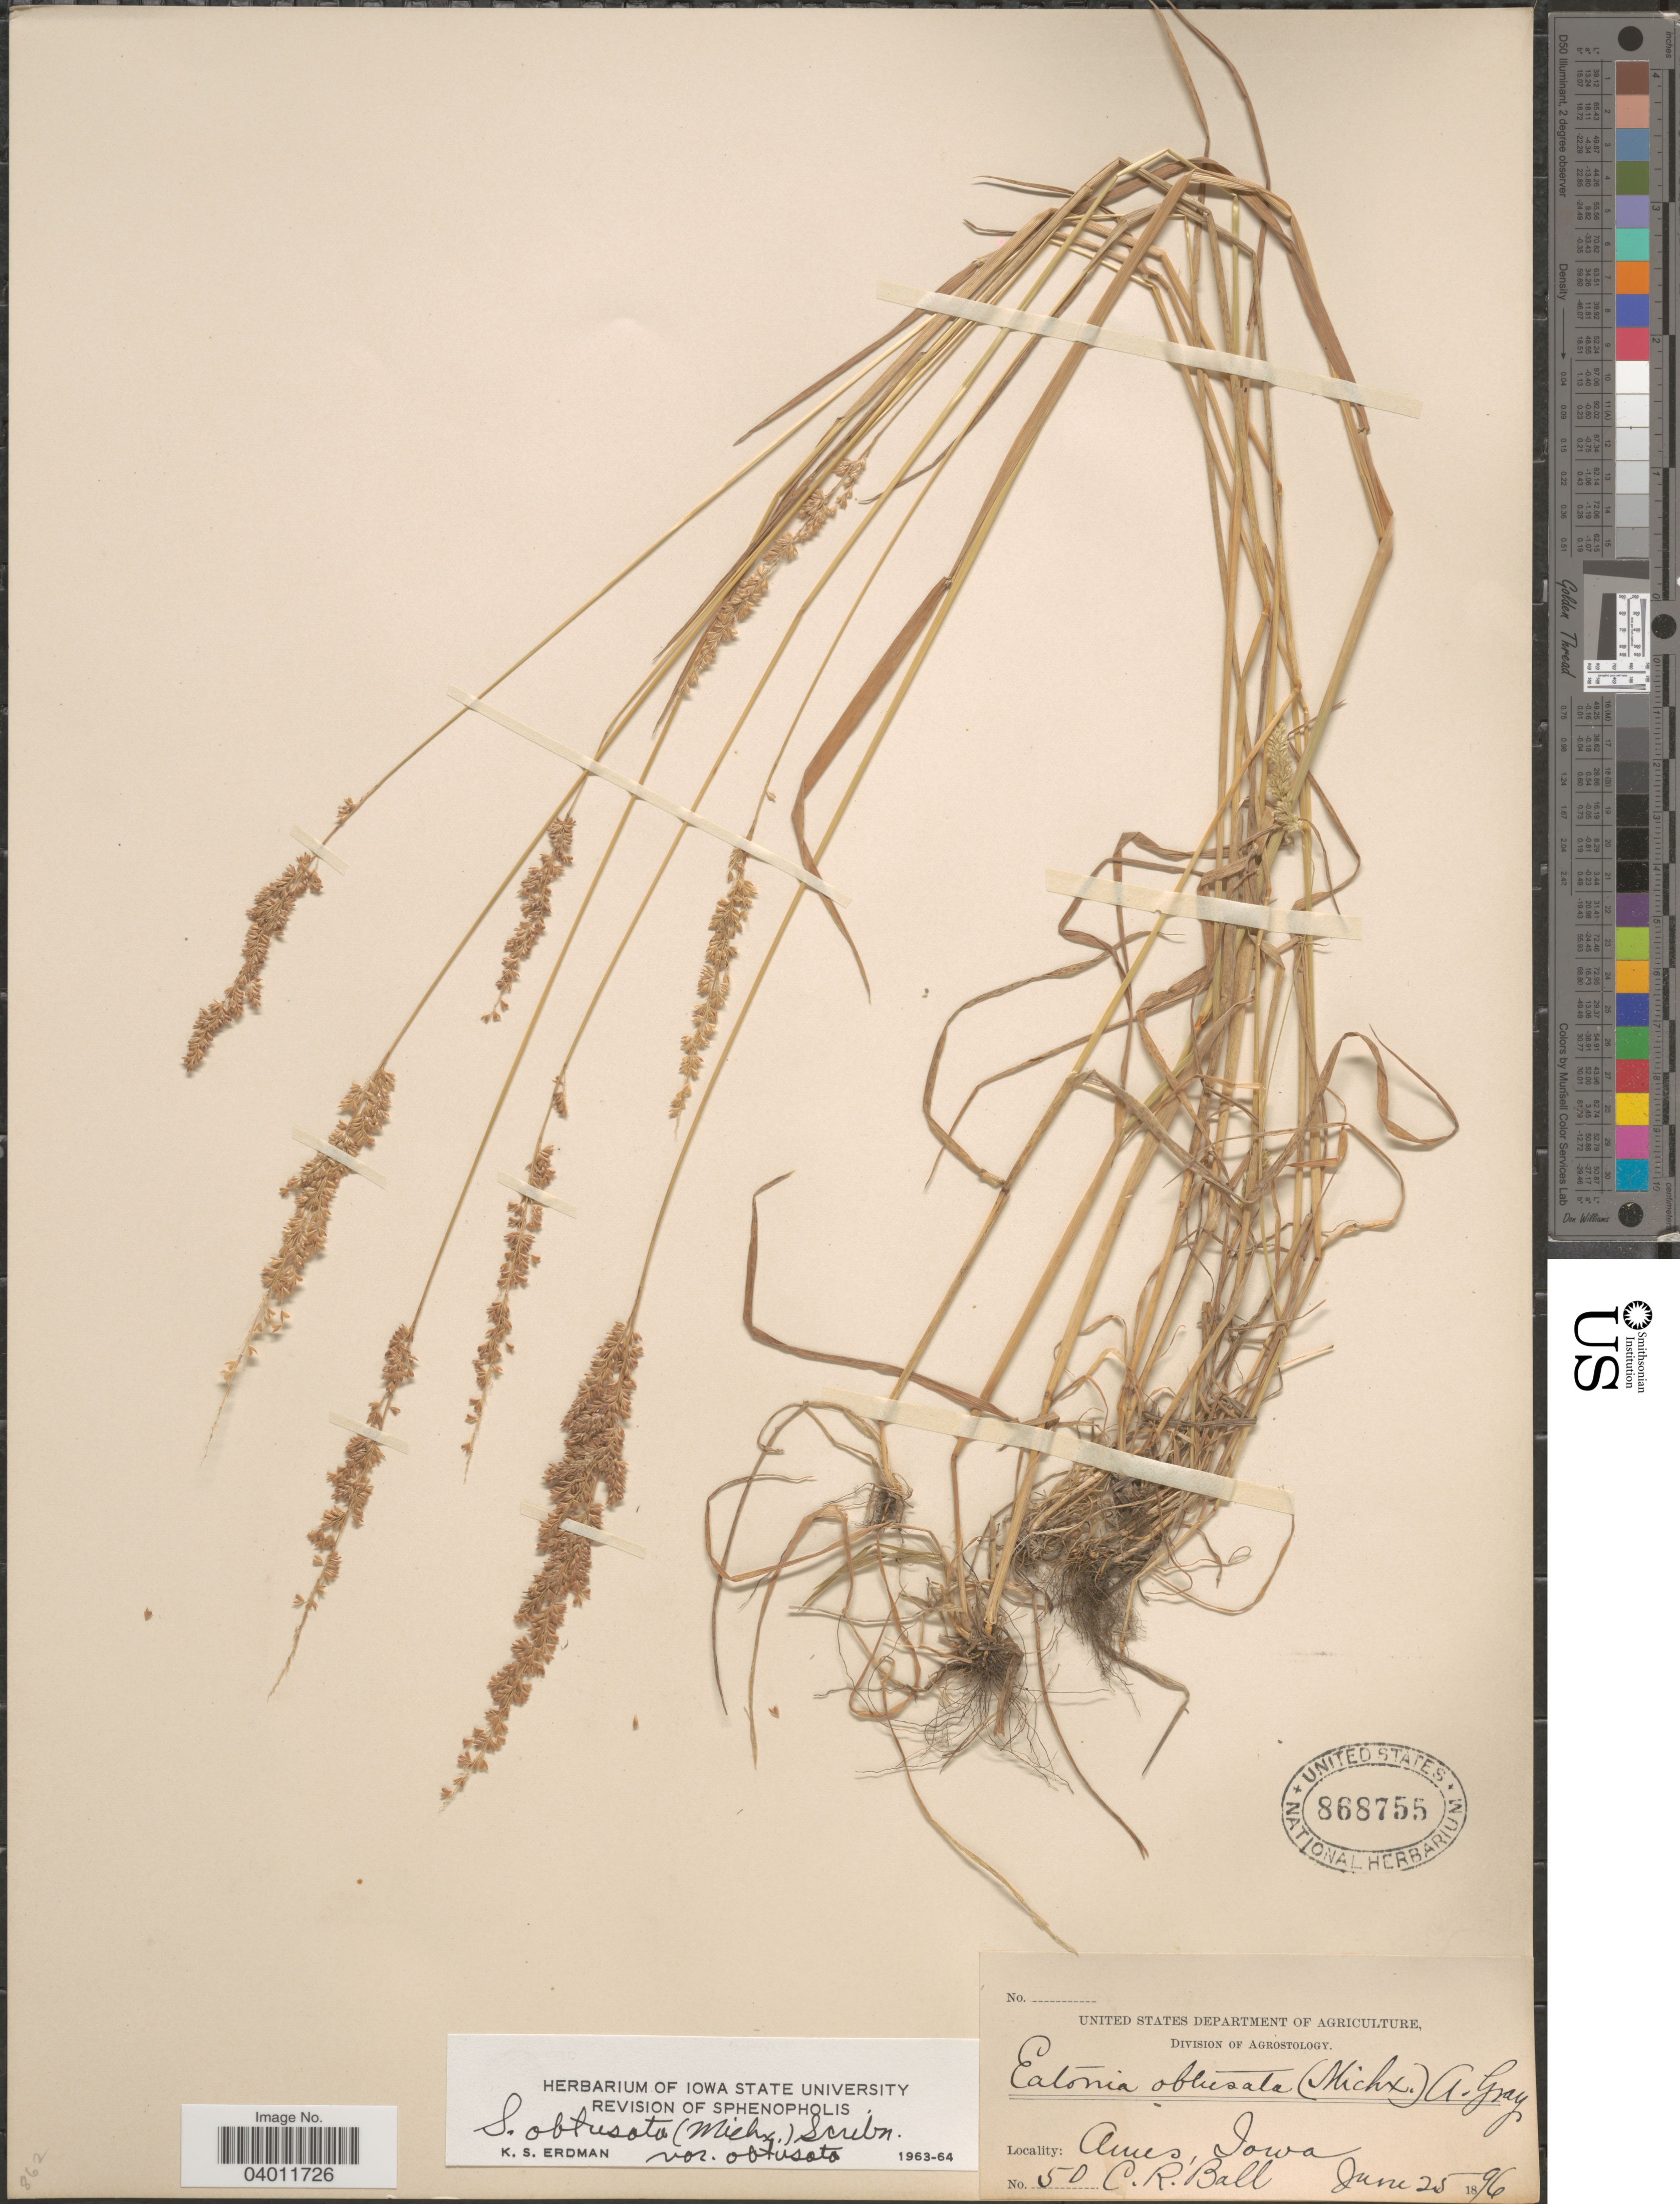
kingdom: Plantae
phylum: Tracheophyta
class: Liliopsida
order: Poales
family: Poaceae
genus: Sphenopholis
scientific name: Sphenopholis obtusata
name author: (Michx.) Scribn.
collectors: C. R. Ball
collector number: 50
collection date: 1896-06-25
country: United States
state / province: Iowa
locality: Ames.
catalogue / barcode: US 868755